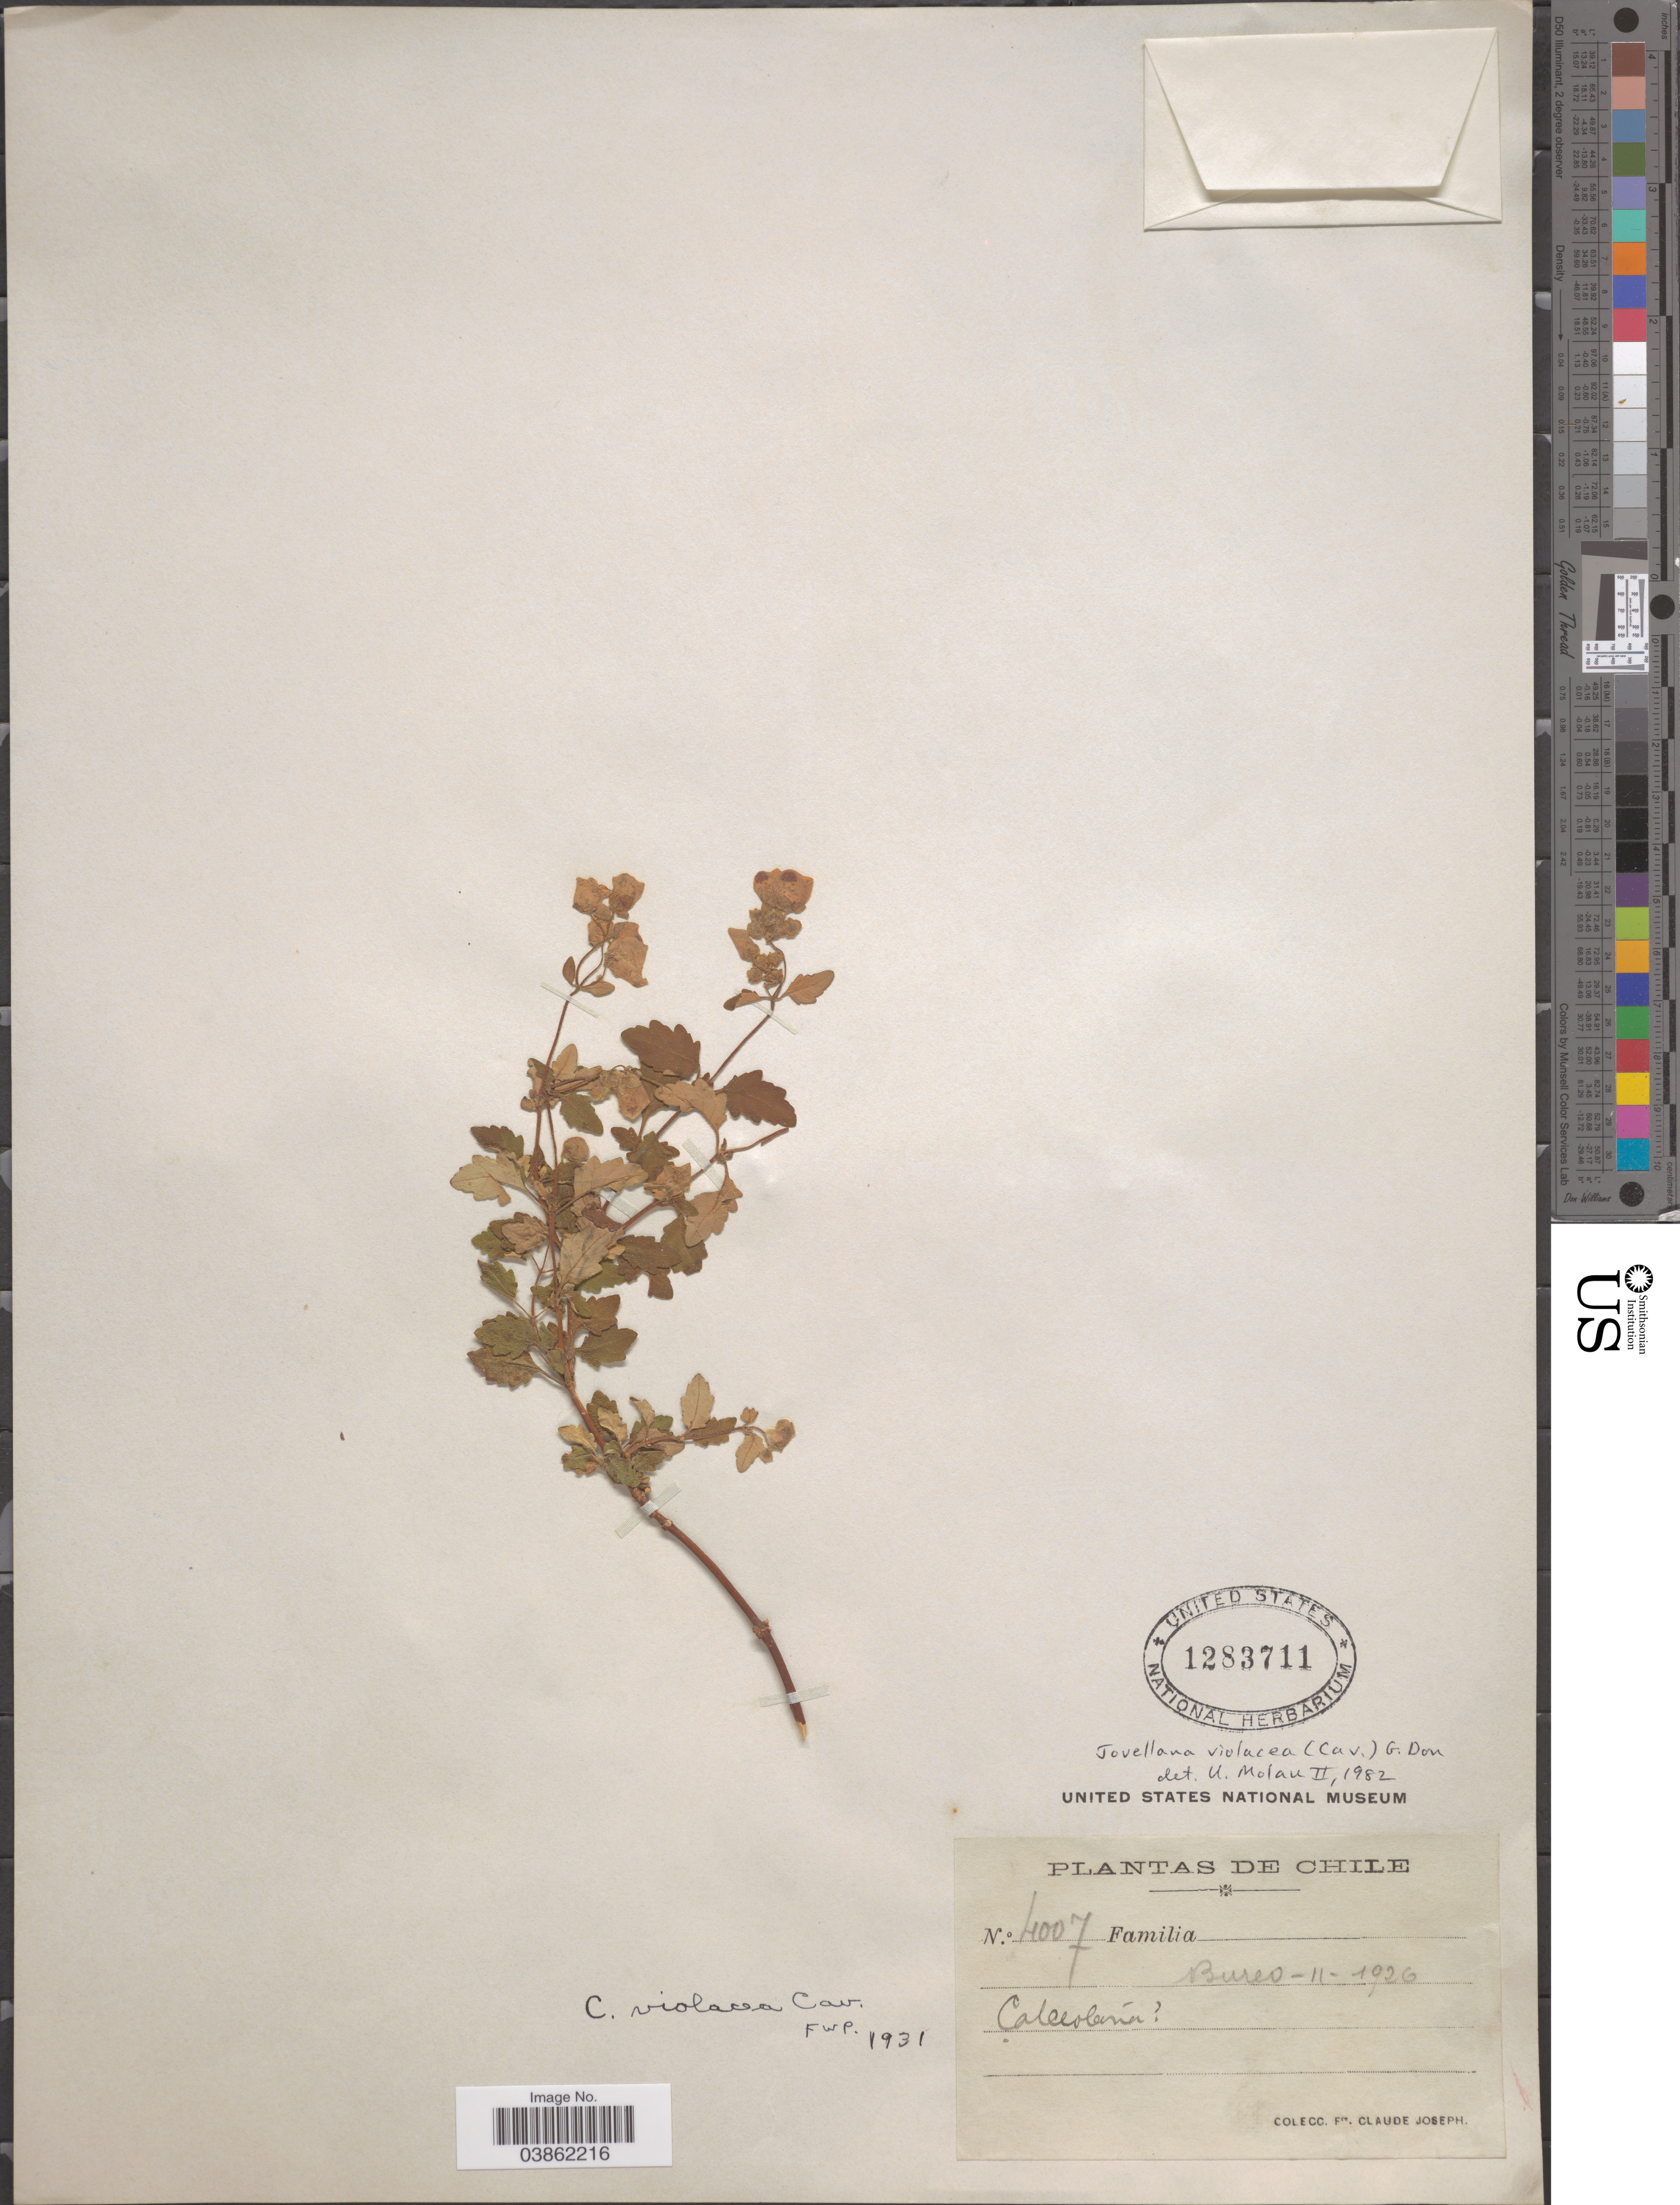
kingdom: Plantae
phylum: Tracheophyta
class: Magnoliopsida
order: Lamiales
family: Calceolariaceae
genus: Jovellana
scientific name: Jovellana violacea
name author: (Cav.) G. Don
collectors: Bro. Claude-Joseph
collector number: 4007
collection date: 1926-11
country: Chile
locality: Bureo.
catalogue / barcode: US 1283711